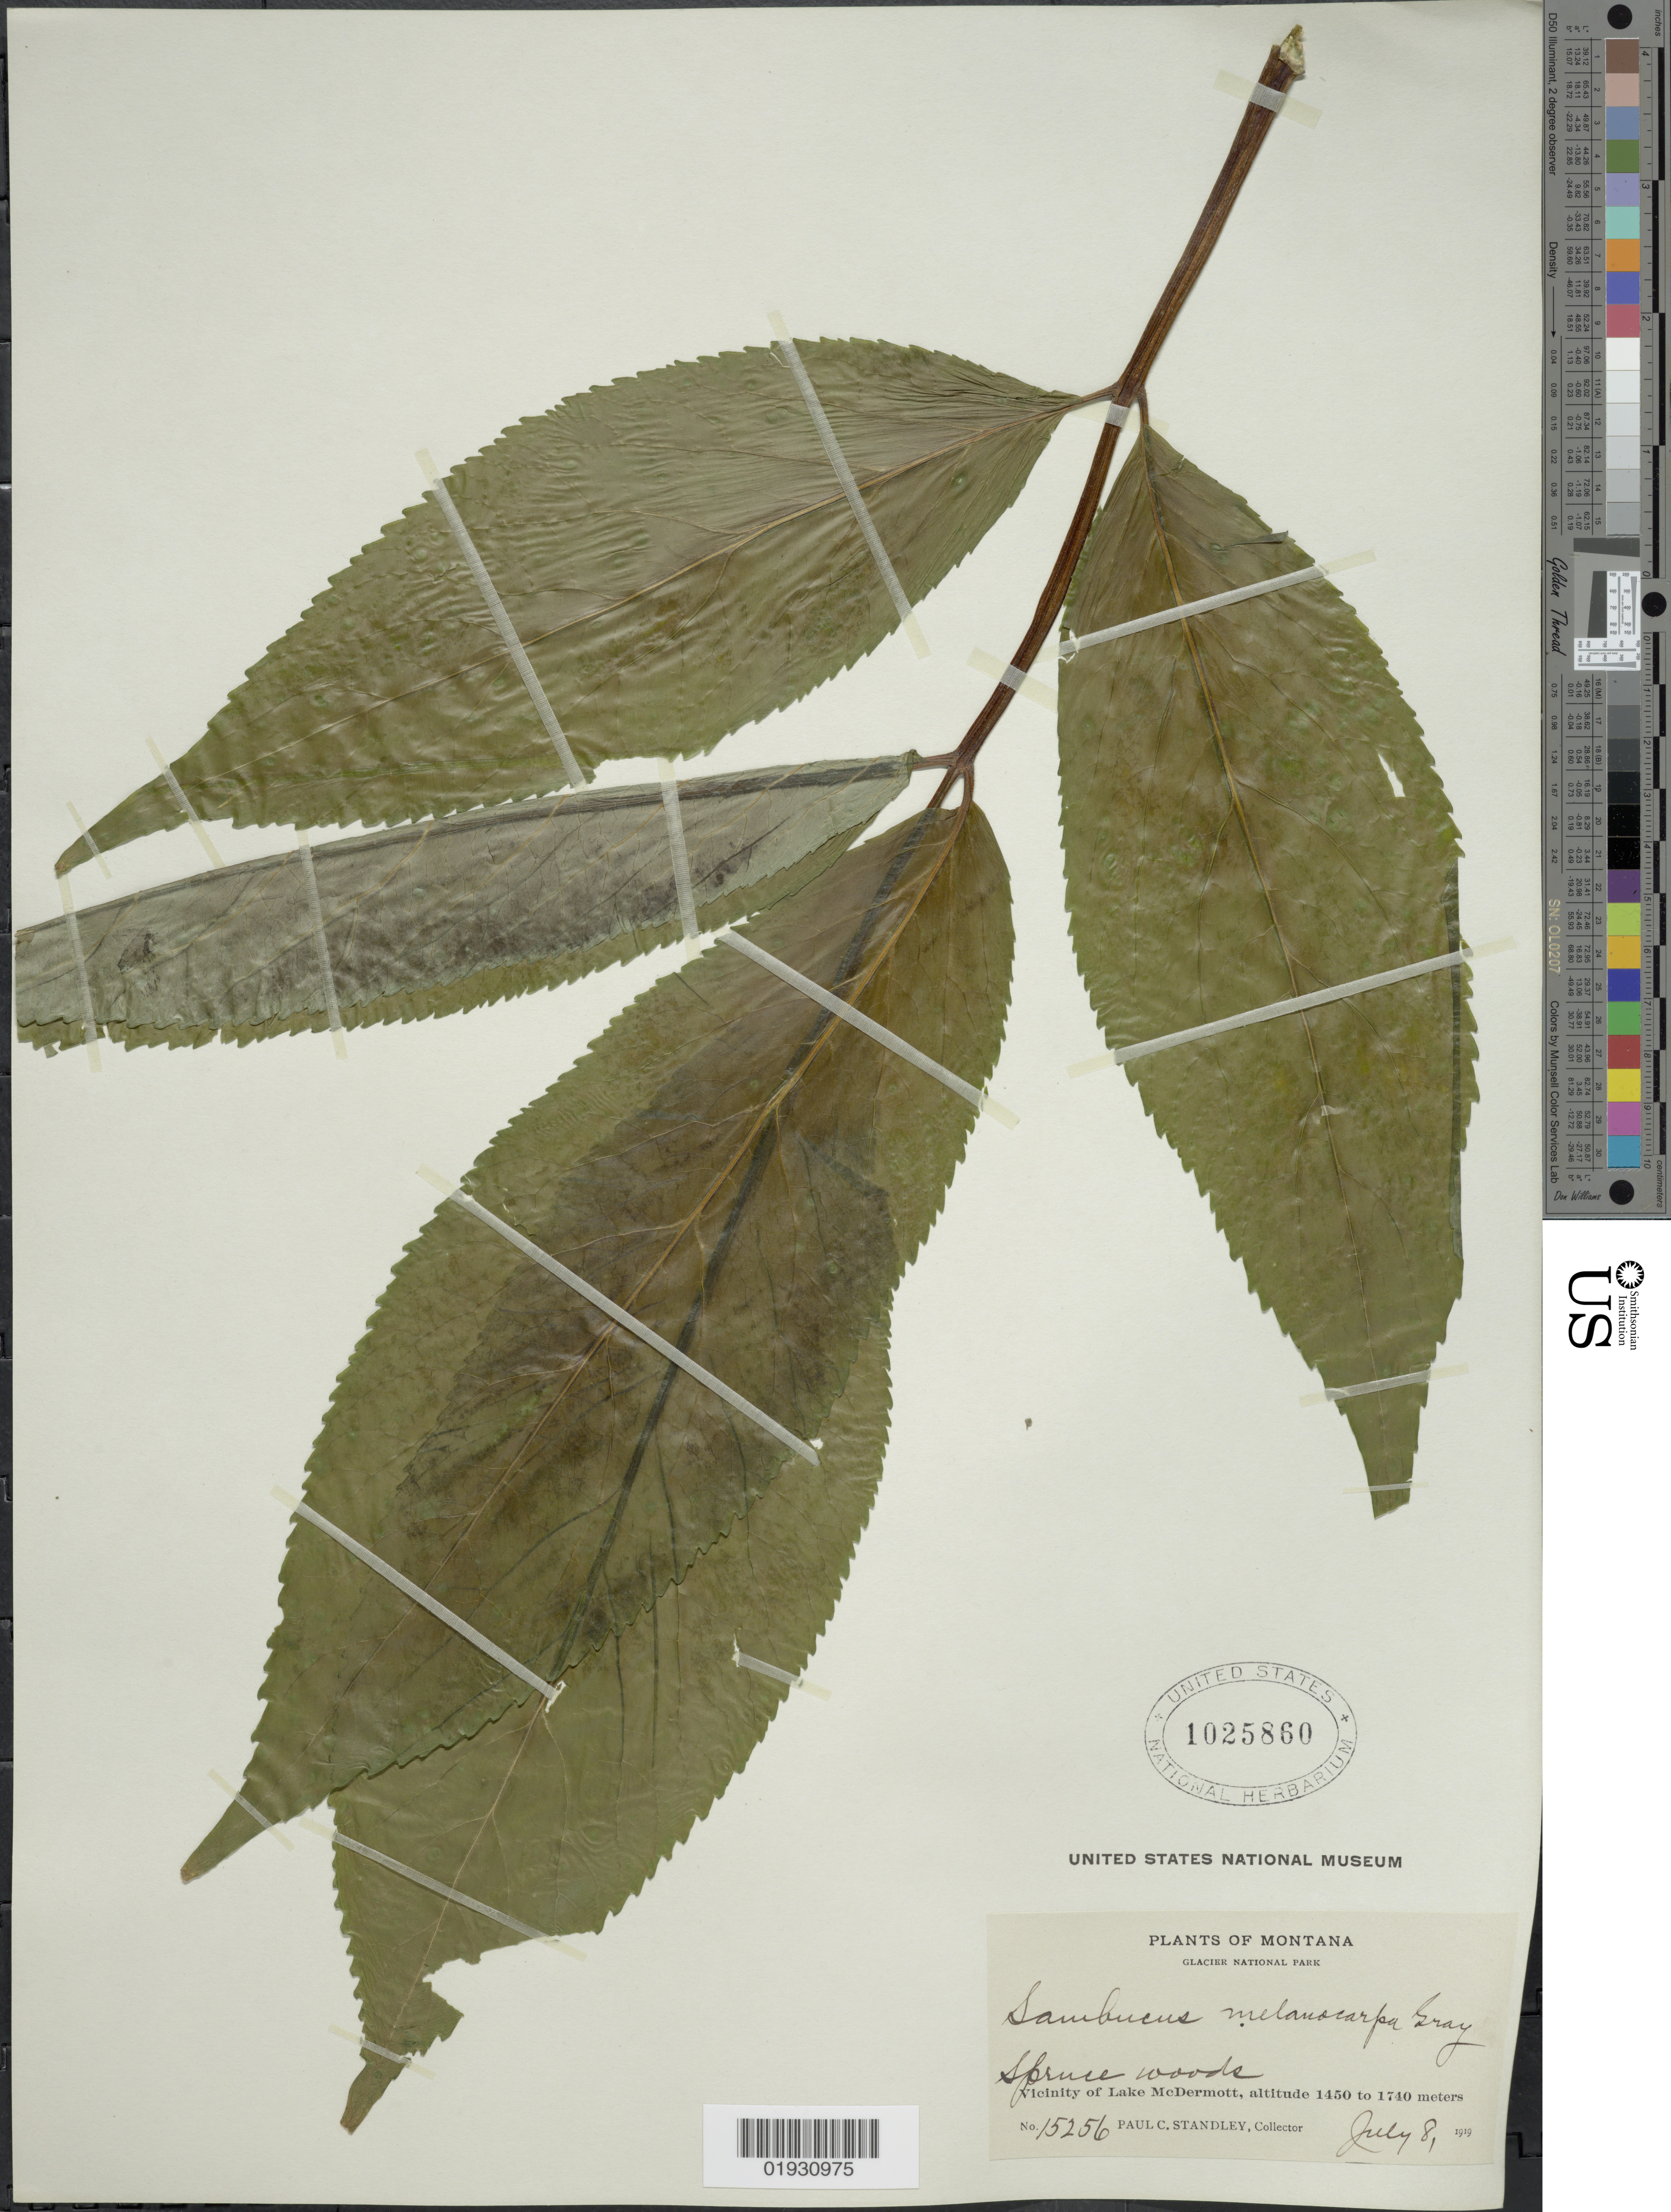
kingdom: Plantae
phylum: Tracheophyta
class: Magnoliopsida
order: Dipsacales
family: Viburnaceae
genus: Sambucus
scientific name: Sambucus melanocarpa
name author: A. Gray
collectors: P. C. Standley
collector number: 15256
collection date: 1919-07-08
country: United States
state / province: Montana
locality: Glacier National Park. Vicinity of Lake McDermott.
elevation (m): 1450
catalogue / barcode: US 1025860